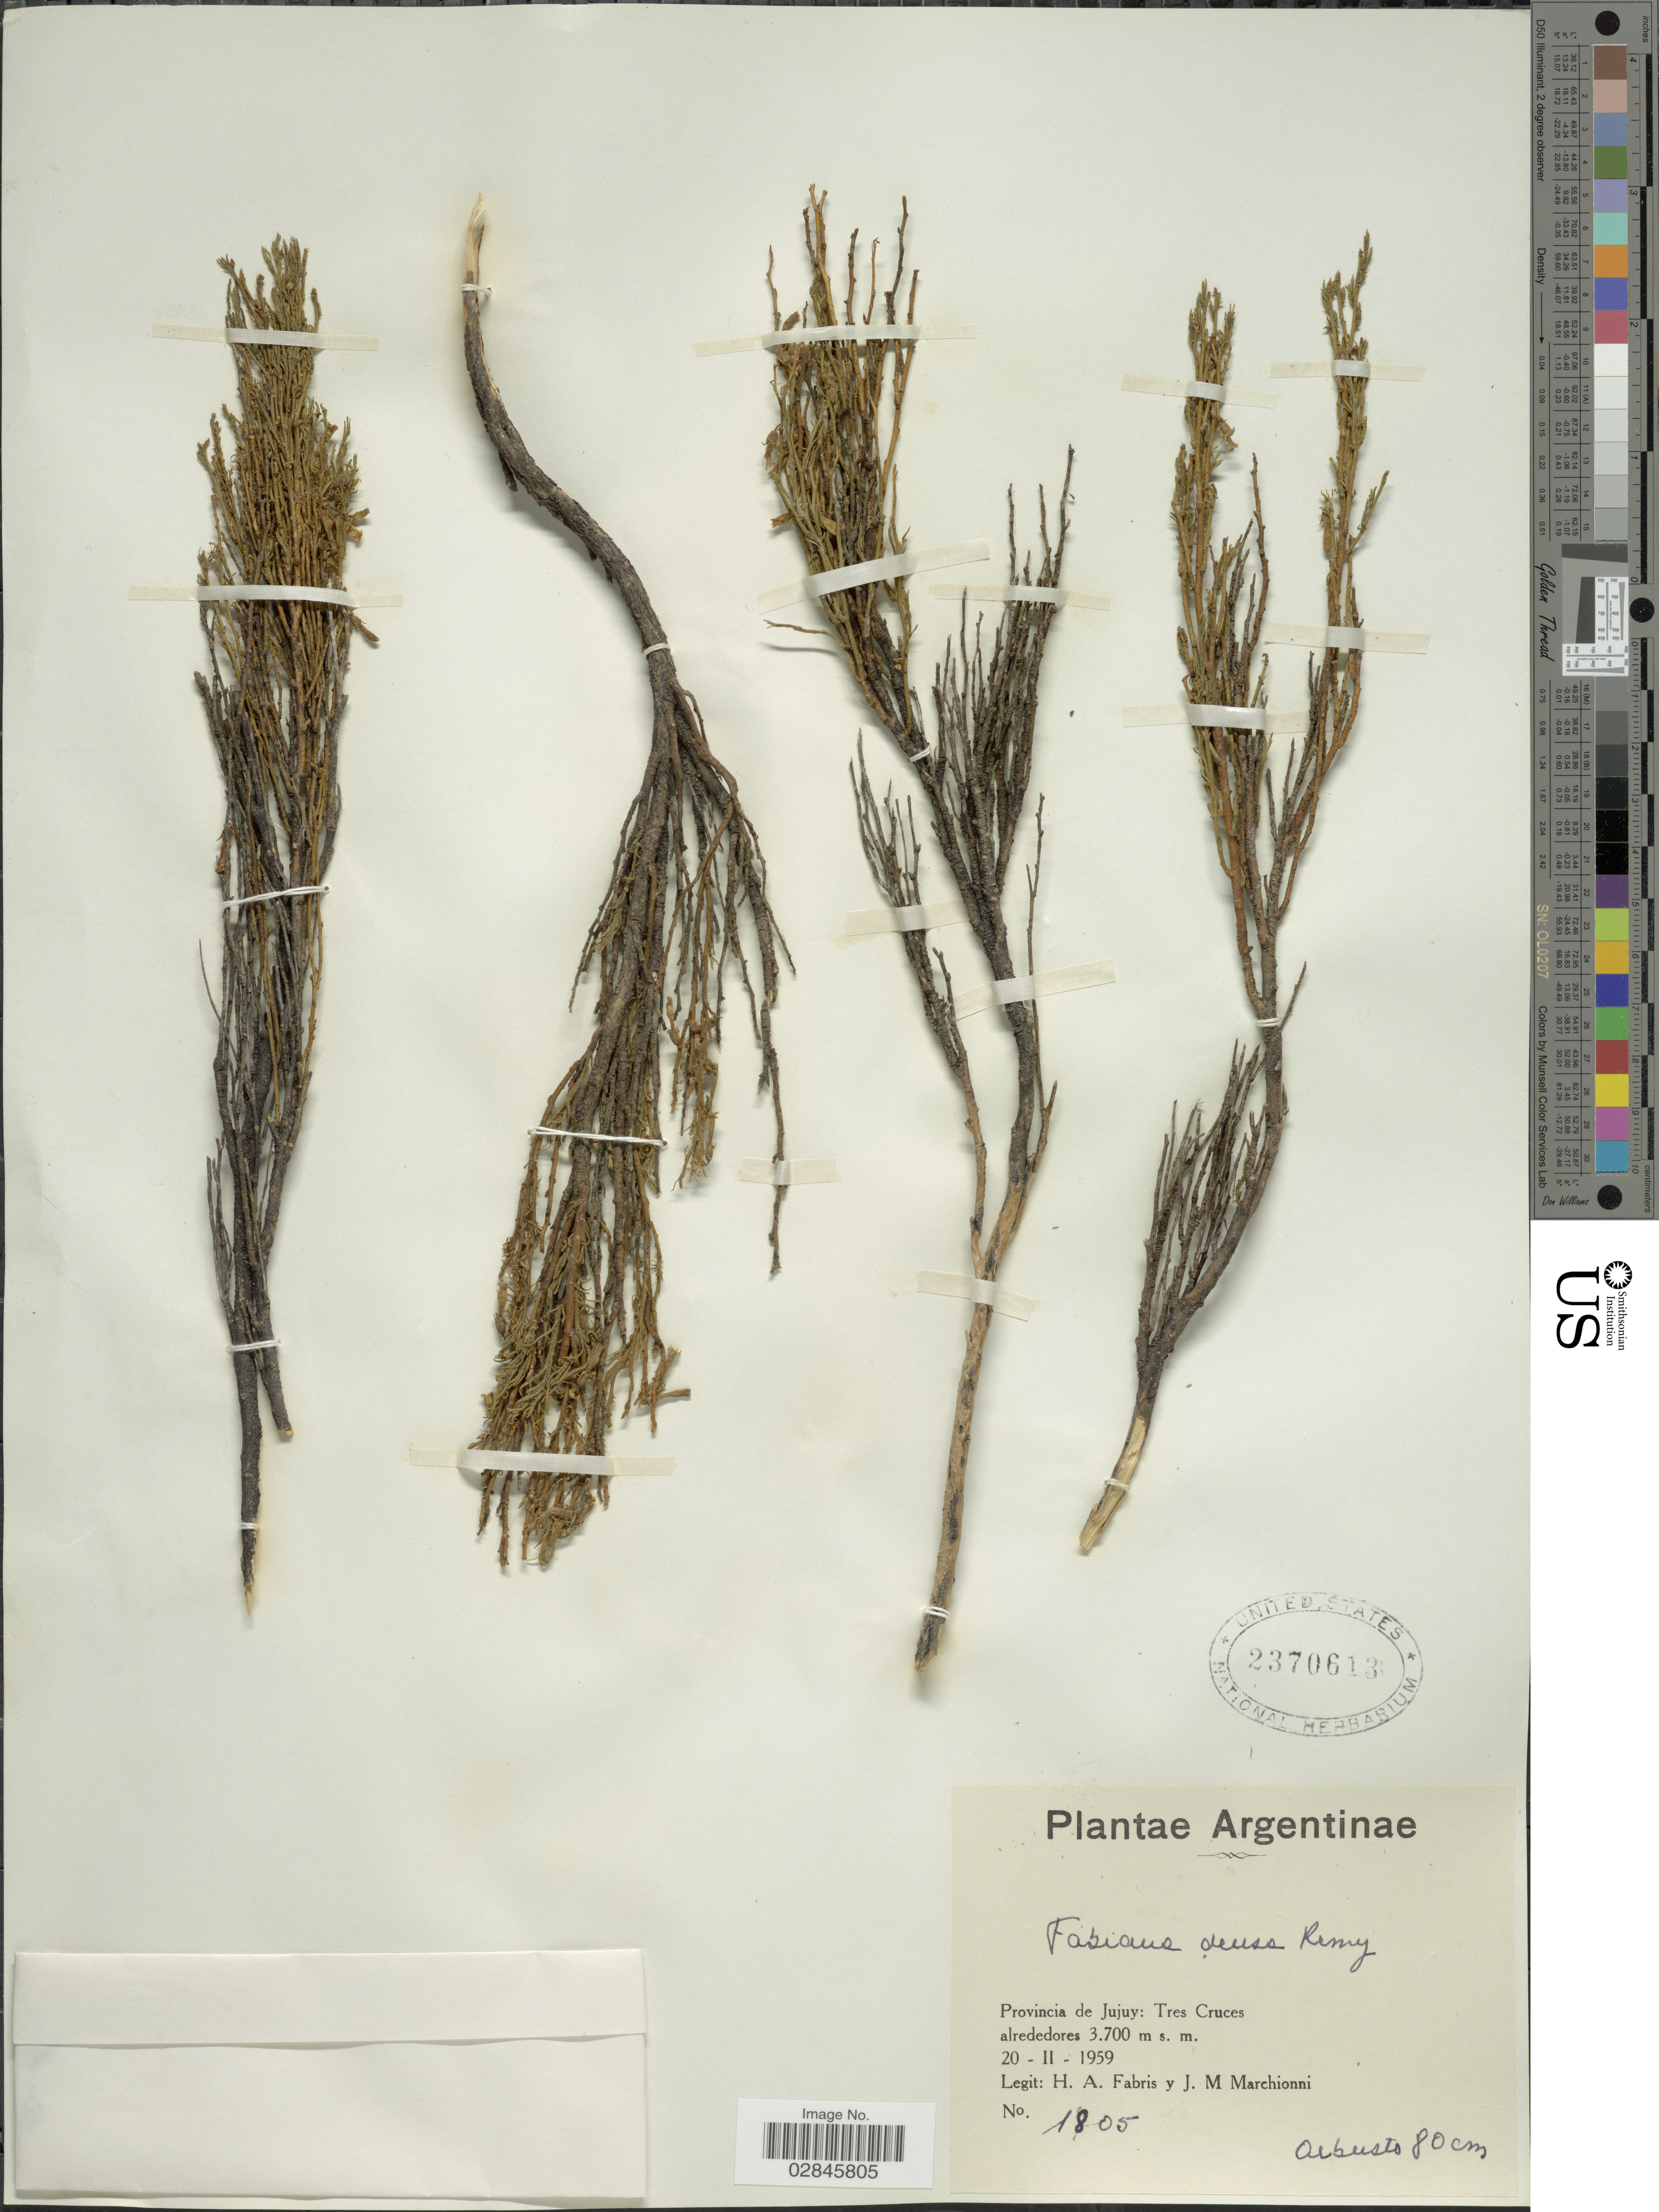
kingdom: Plantae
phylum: Tracheophyta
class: Magnoliopsida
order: Solanales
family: Solanaceae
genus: Fabiana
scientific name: Fabiana densa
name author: Remy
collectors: H. A. Fabris & J. Marchionni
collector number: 1805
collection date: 1959-02-20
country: Argentina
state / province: Jujuy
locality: Tres Cruces.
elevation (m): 3700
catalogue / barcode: US 2370613